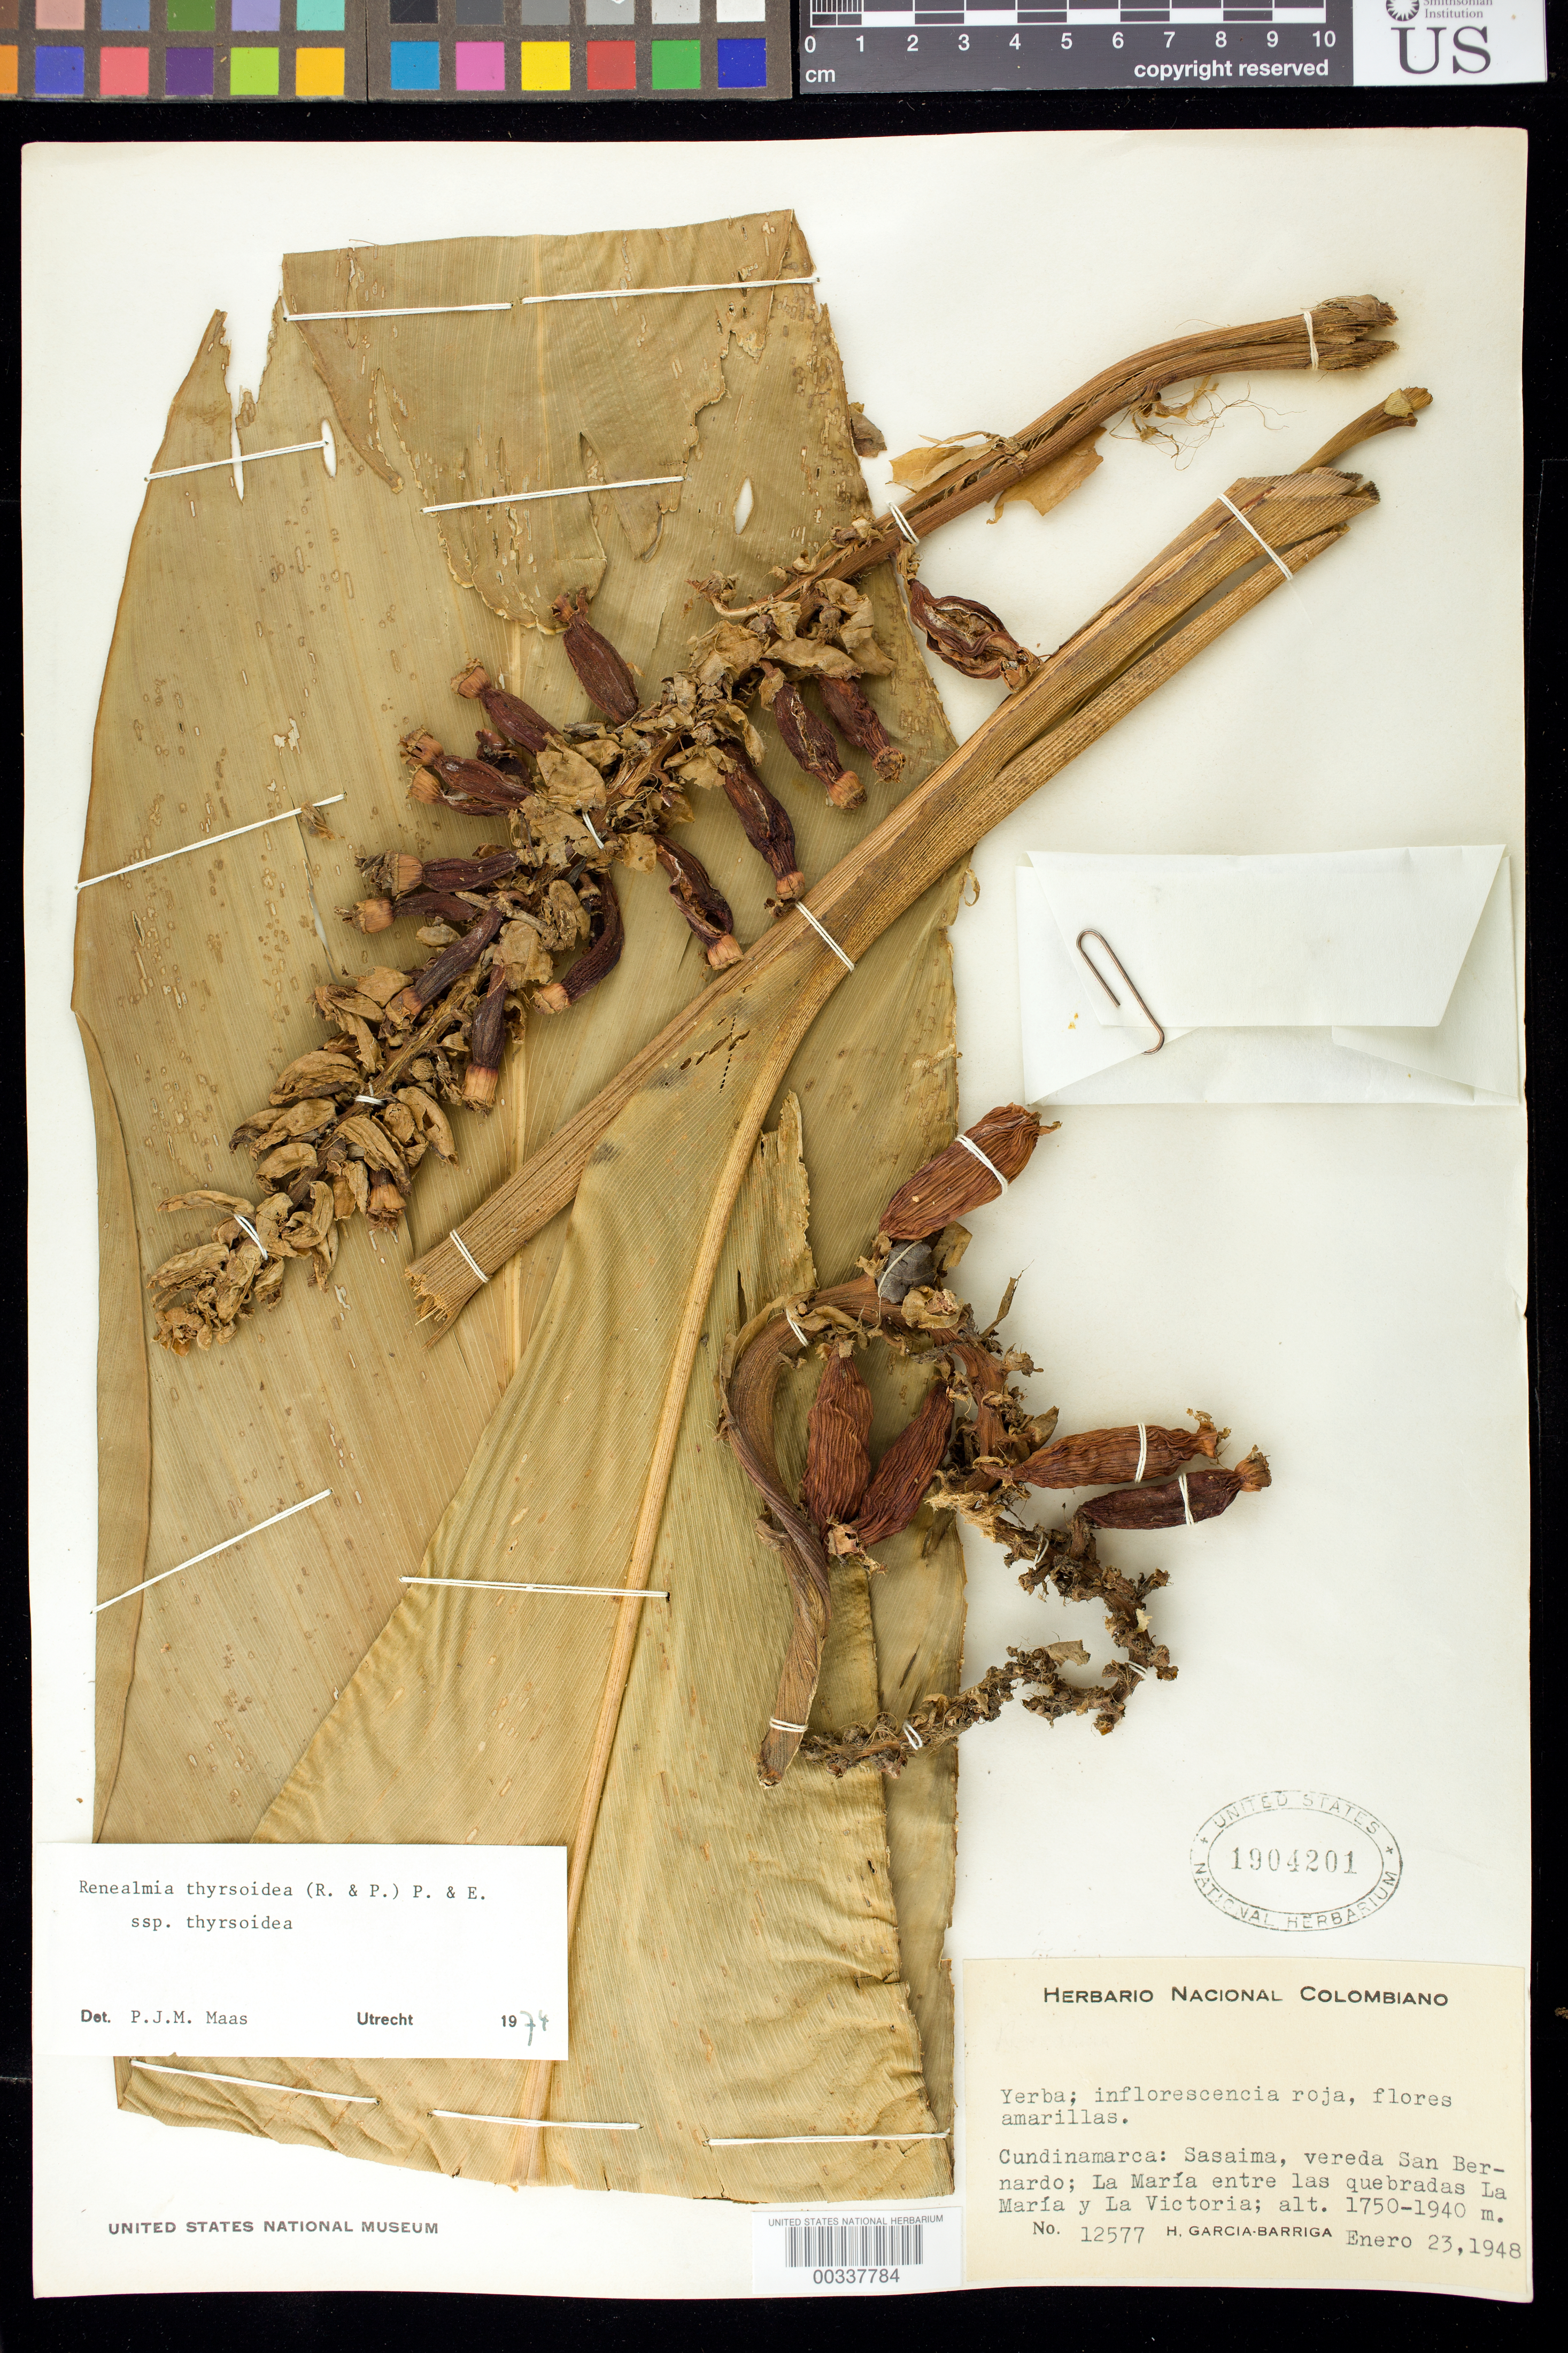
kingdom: Plantae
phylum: Tracheophyta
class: Liliopsida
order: Zingiberales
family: Zingiberaceae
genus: Renealmia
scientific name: Renealmia thyrsoidea subsp. thyrsoidea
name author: (Ruiz & Pav.) Poepp. & Endl.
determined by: Maas, Paul J. M.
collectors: H. García Barriga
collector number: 12577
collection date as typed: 23 Jan 1948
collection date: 1948-01-23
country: Colombia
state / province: Cundinamarca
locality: Sasaima, Vereda San Bernardo; la Maria entre las Quebradas la Maria y la Victoria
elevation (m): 1750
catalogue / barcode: US 1904201